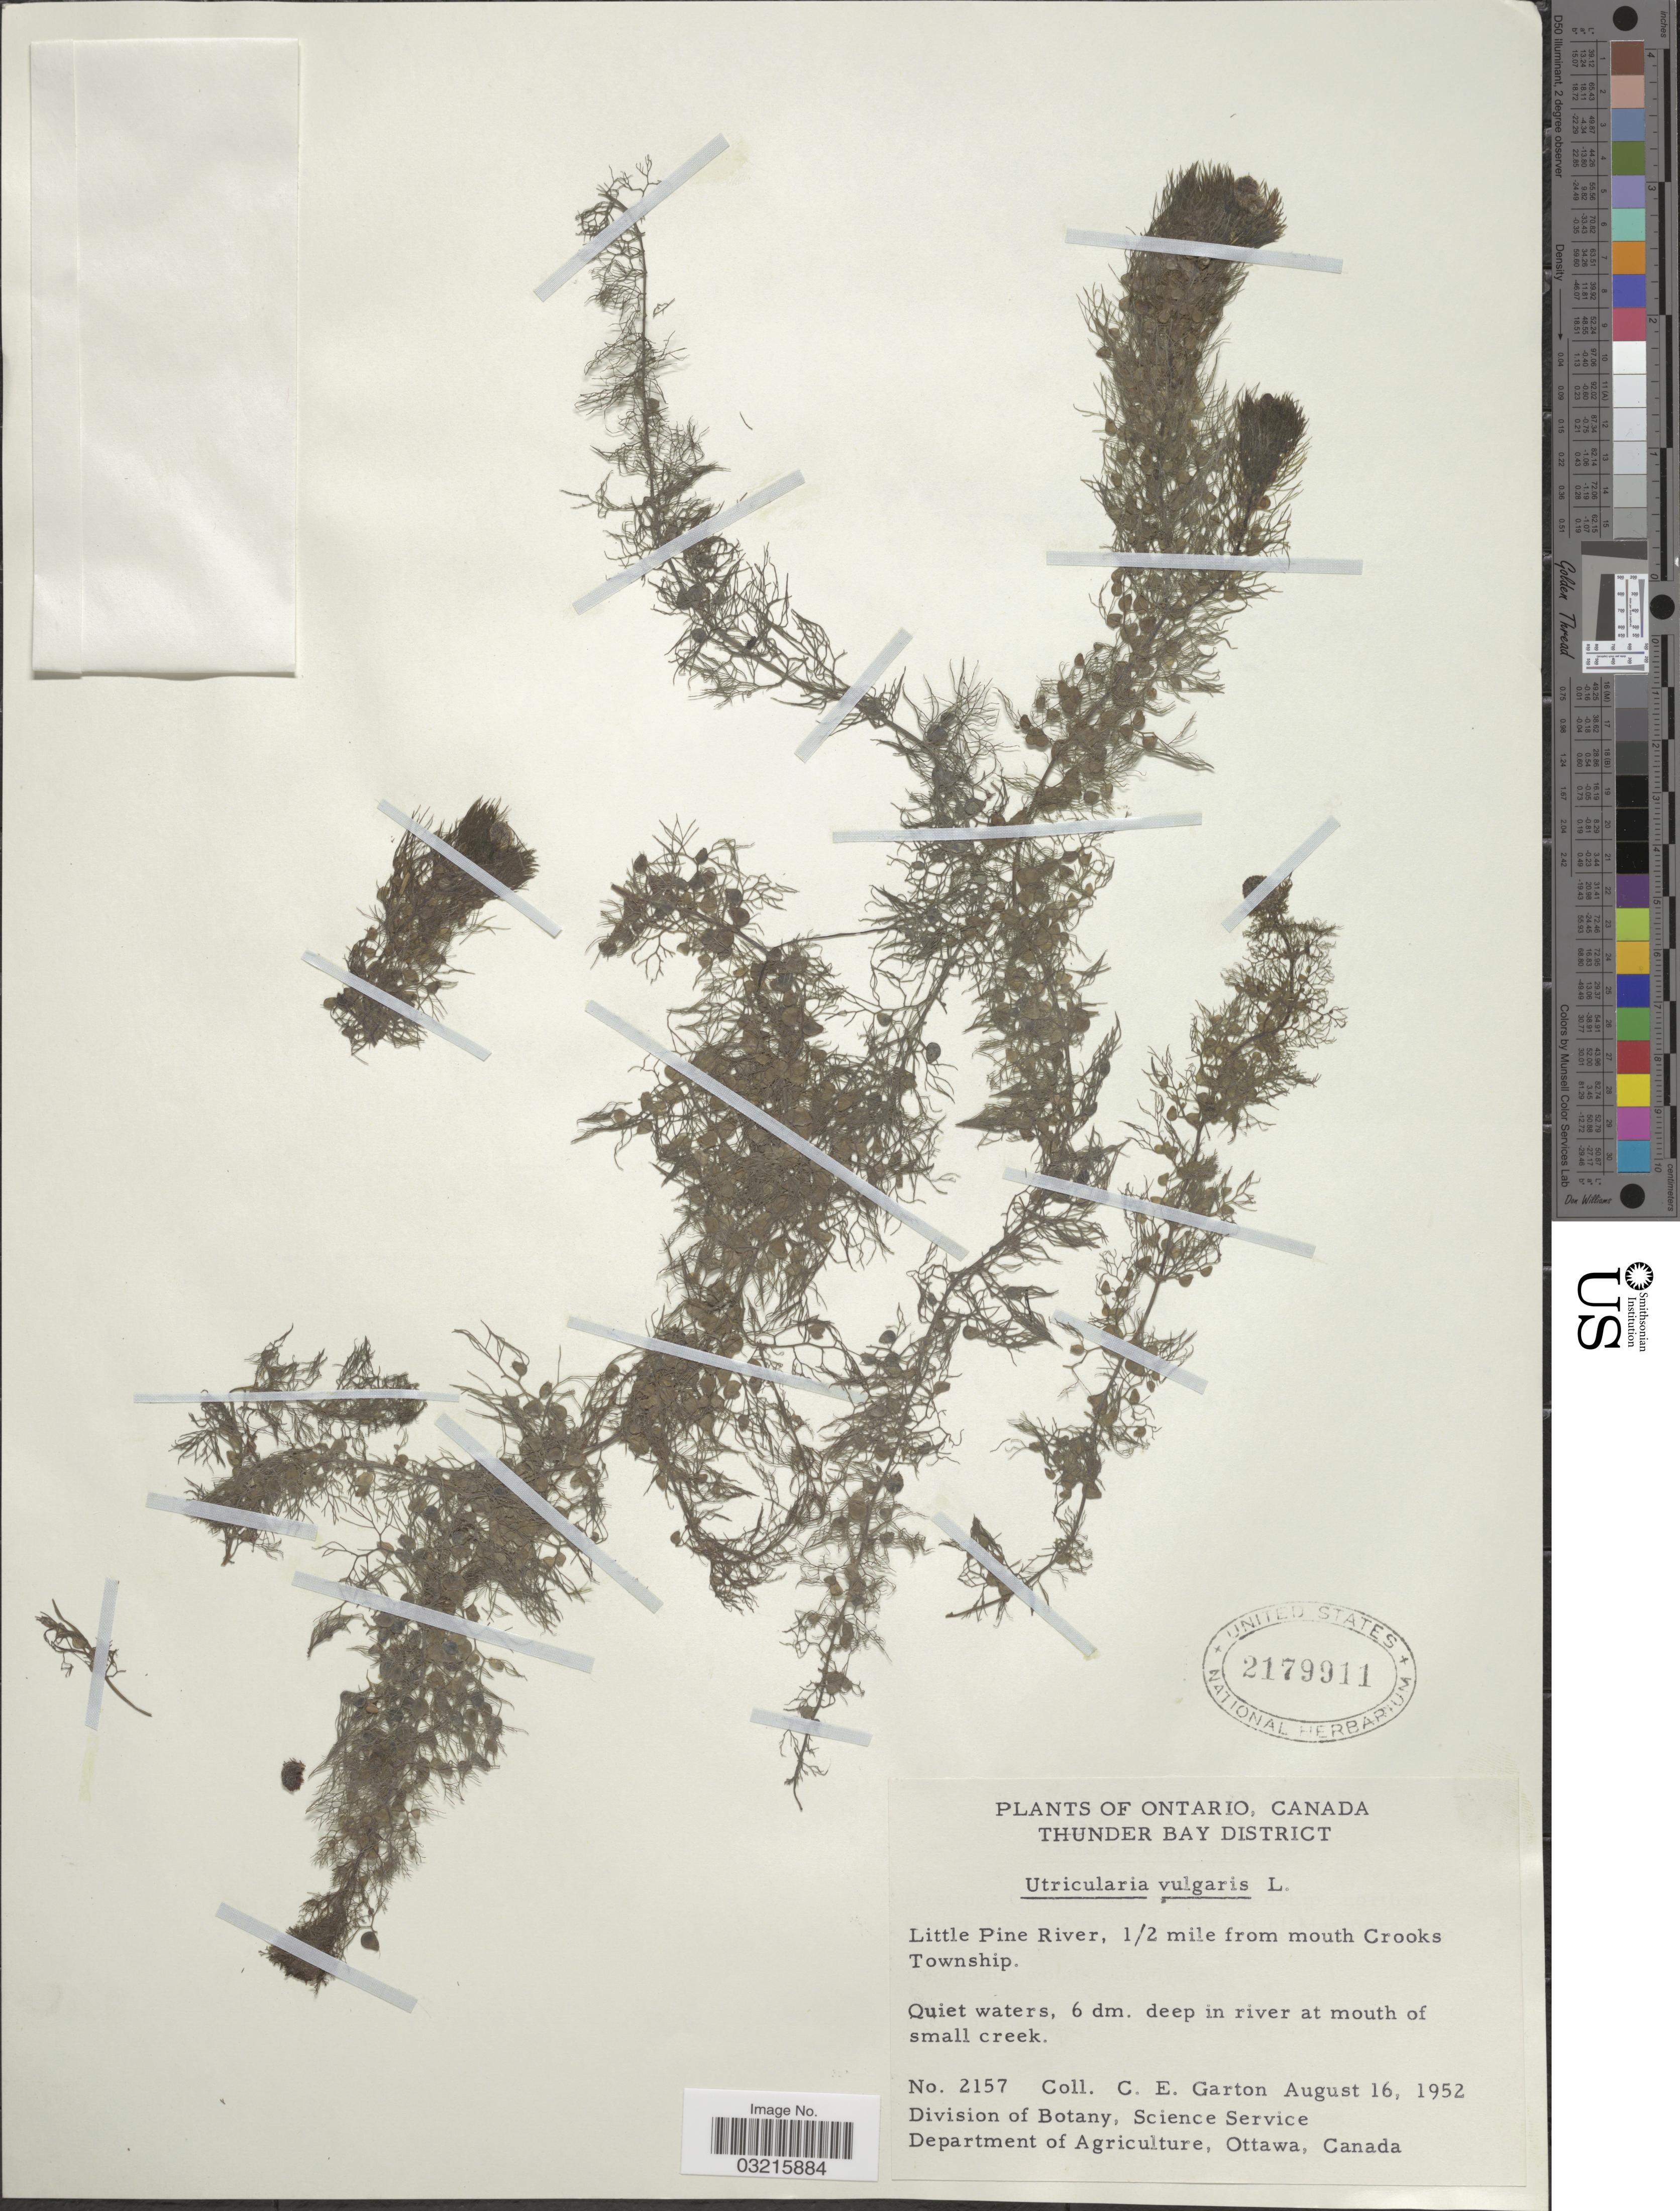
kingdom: Plantae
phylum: Tracheophyta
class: Magnoliopsida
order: Lamiales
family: Lentibulariaceae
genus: Utricularia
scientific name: Utricularia vulgaris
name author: L.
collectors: C. E. Garton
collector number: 2157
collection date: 1952-08-16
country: Canada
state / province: Ontario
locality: Thunder Bay District. Little Pine River, ½ mile from mouth Crooks Township.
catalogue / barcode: US 2179911